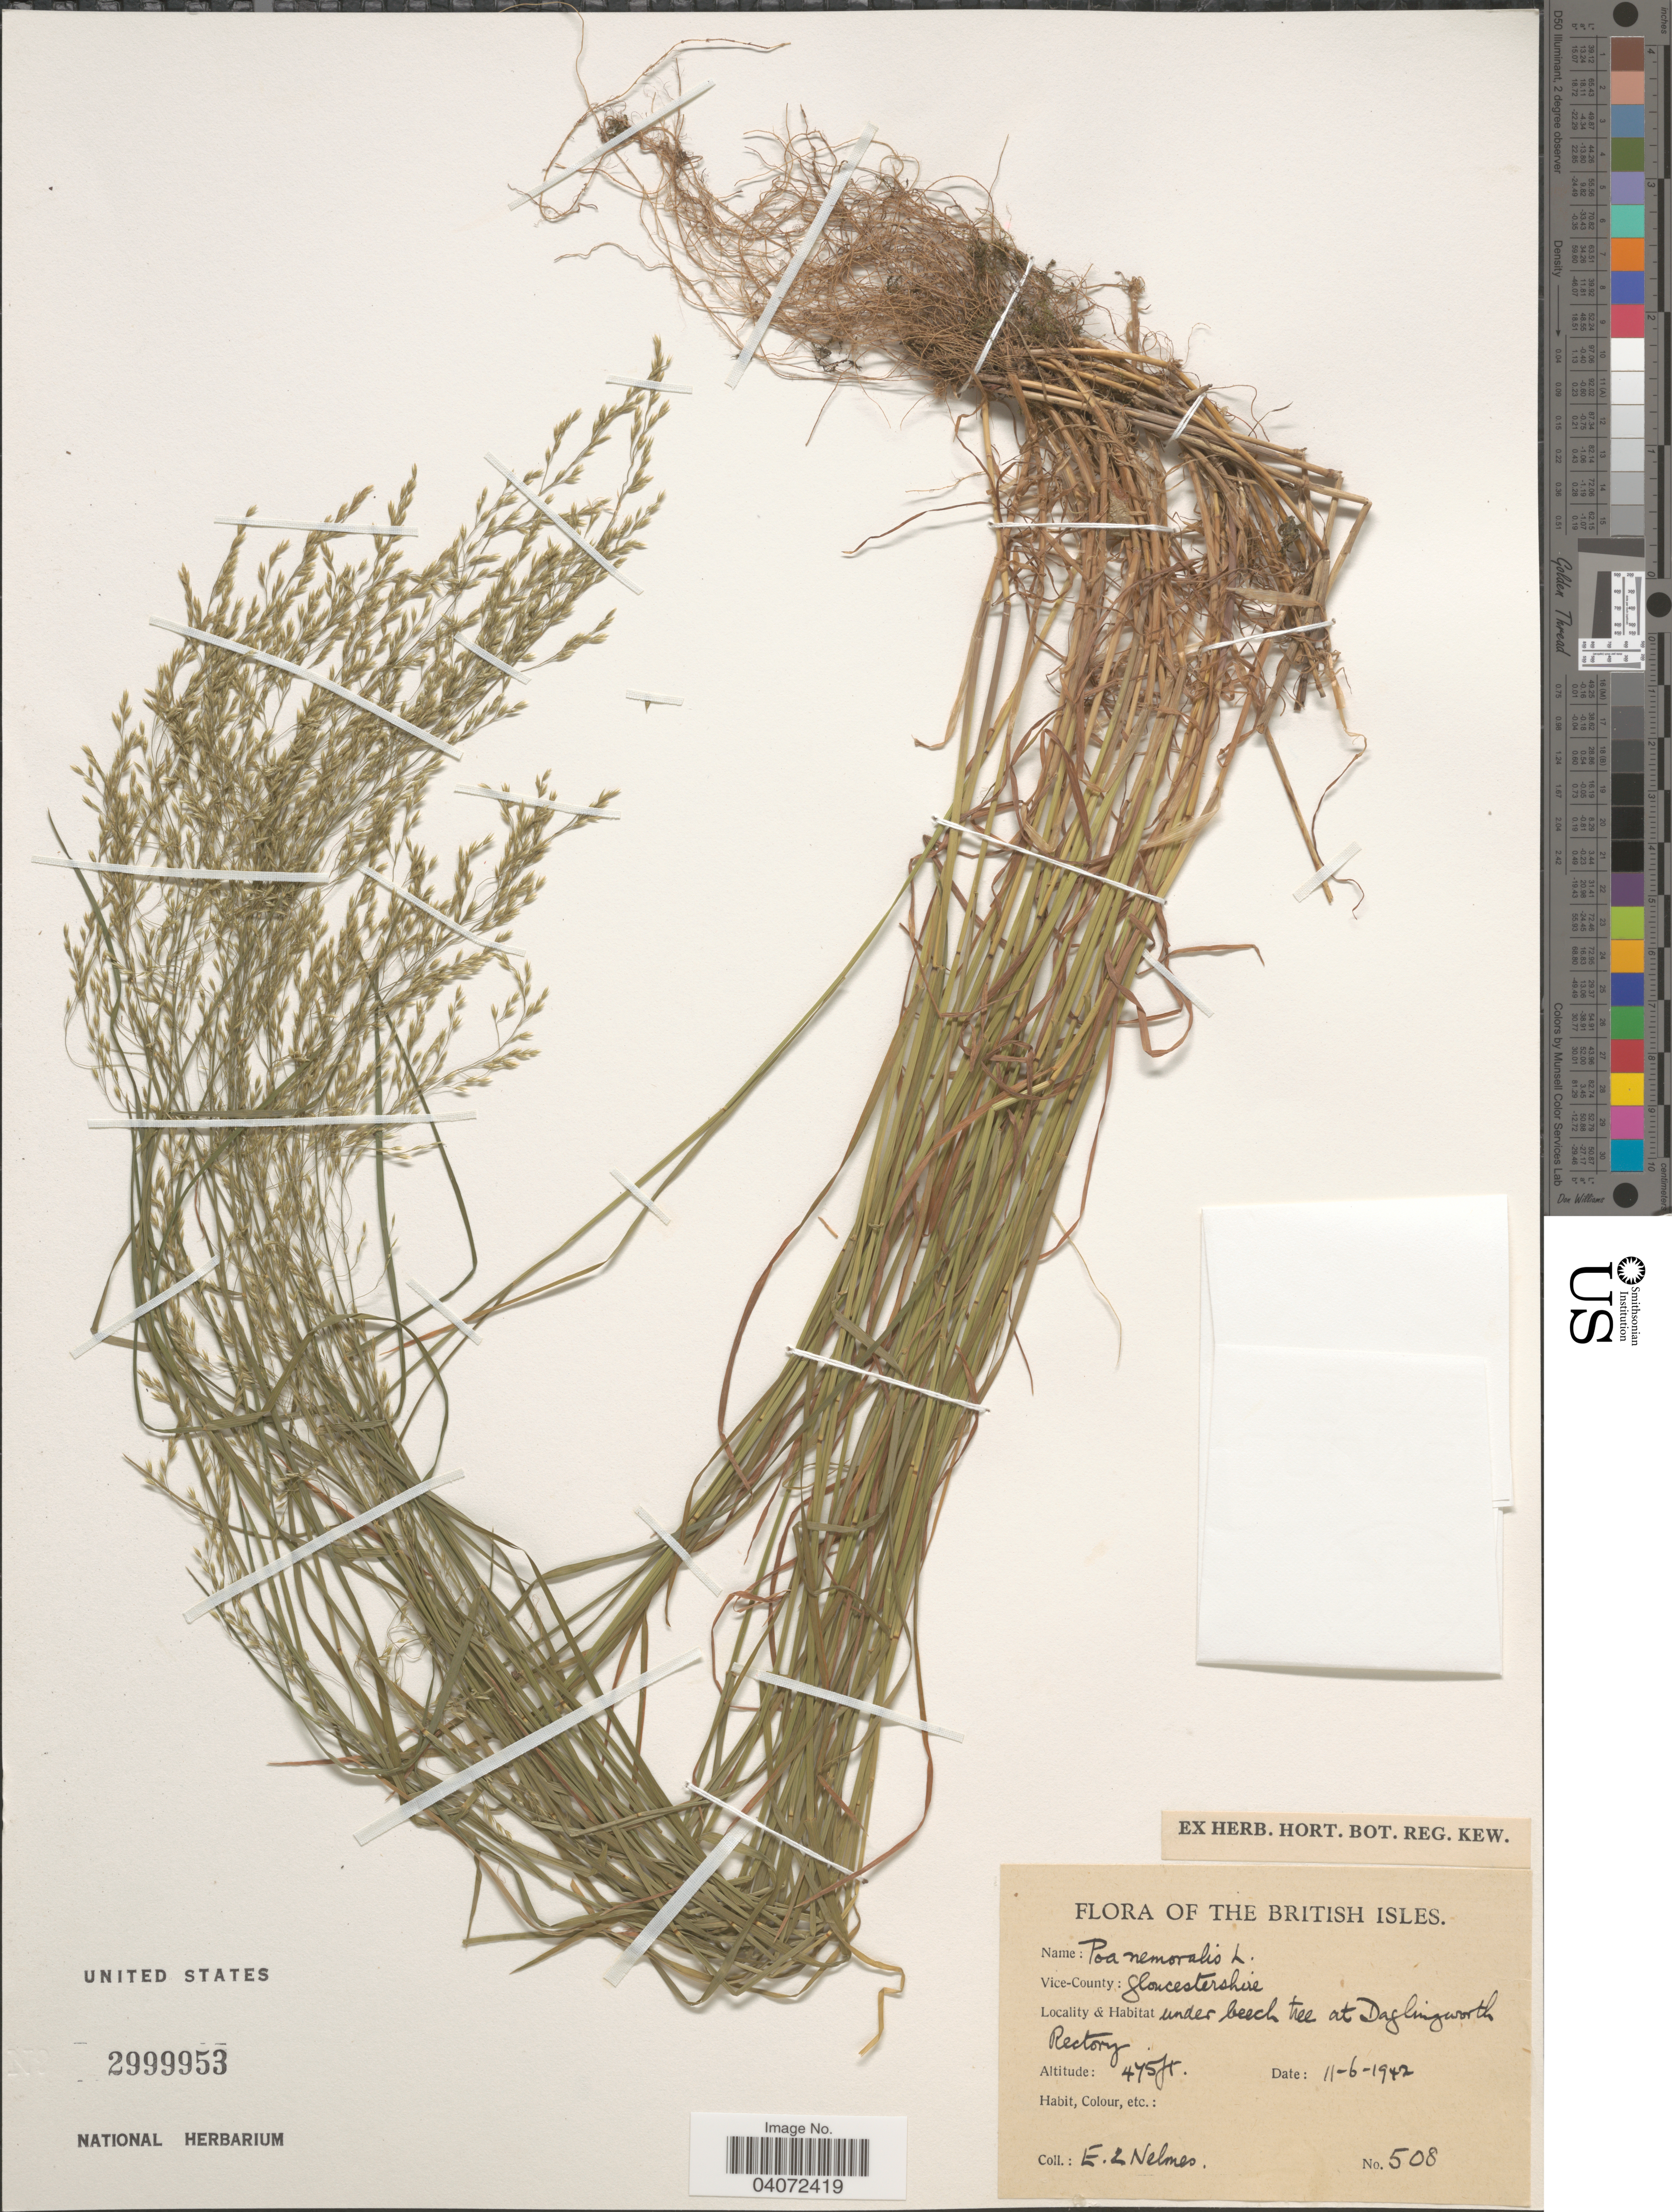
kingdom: Plantae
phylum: Tracheophyta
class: Liliopsida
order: Poales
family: Poaceae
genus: Poa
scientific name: Poa nemoralis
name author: L.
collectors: E. Nelmes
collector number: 508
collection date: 1942-06-11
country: United Kingdom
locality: The British Isles. Vice-County: Gloucestershire. Under beech tree at Daglingworth Rectory.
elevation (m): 145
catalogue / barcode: US 2999953